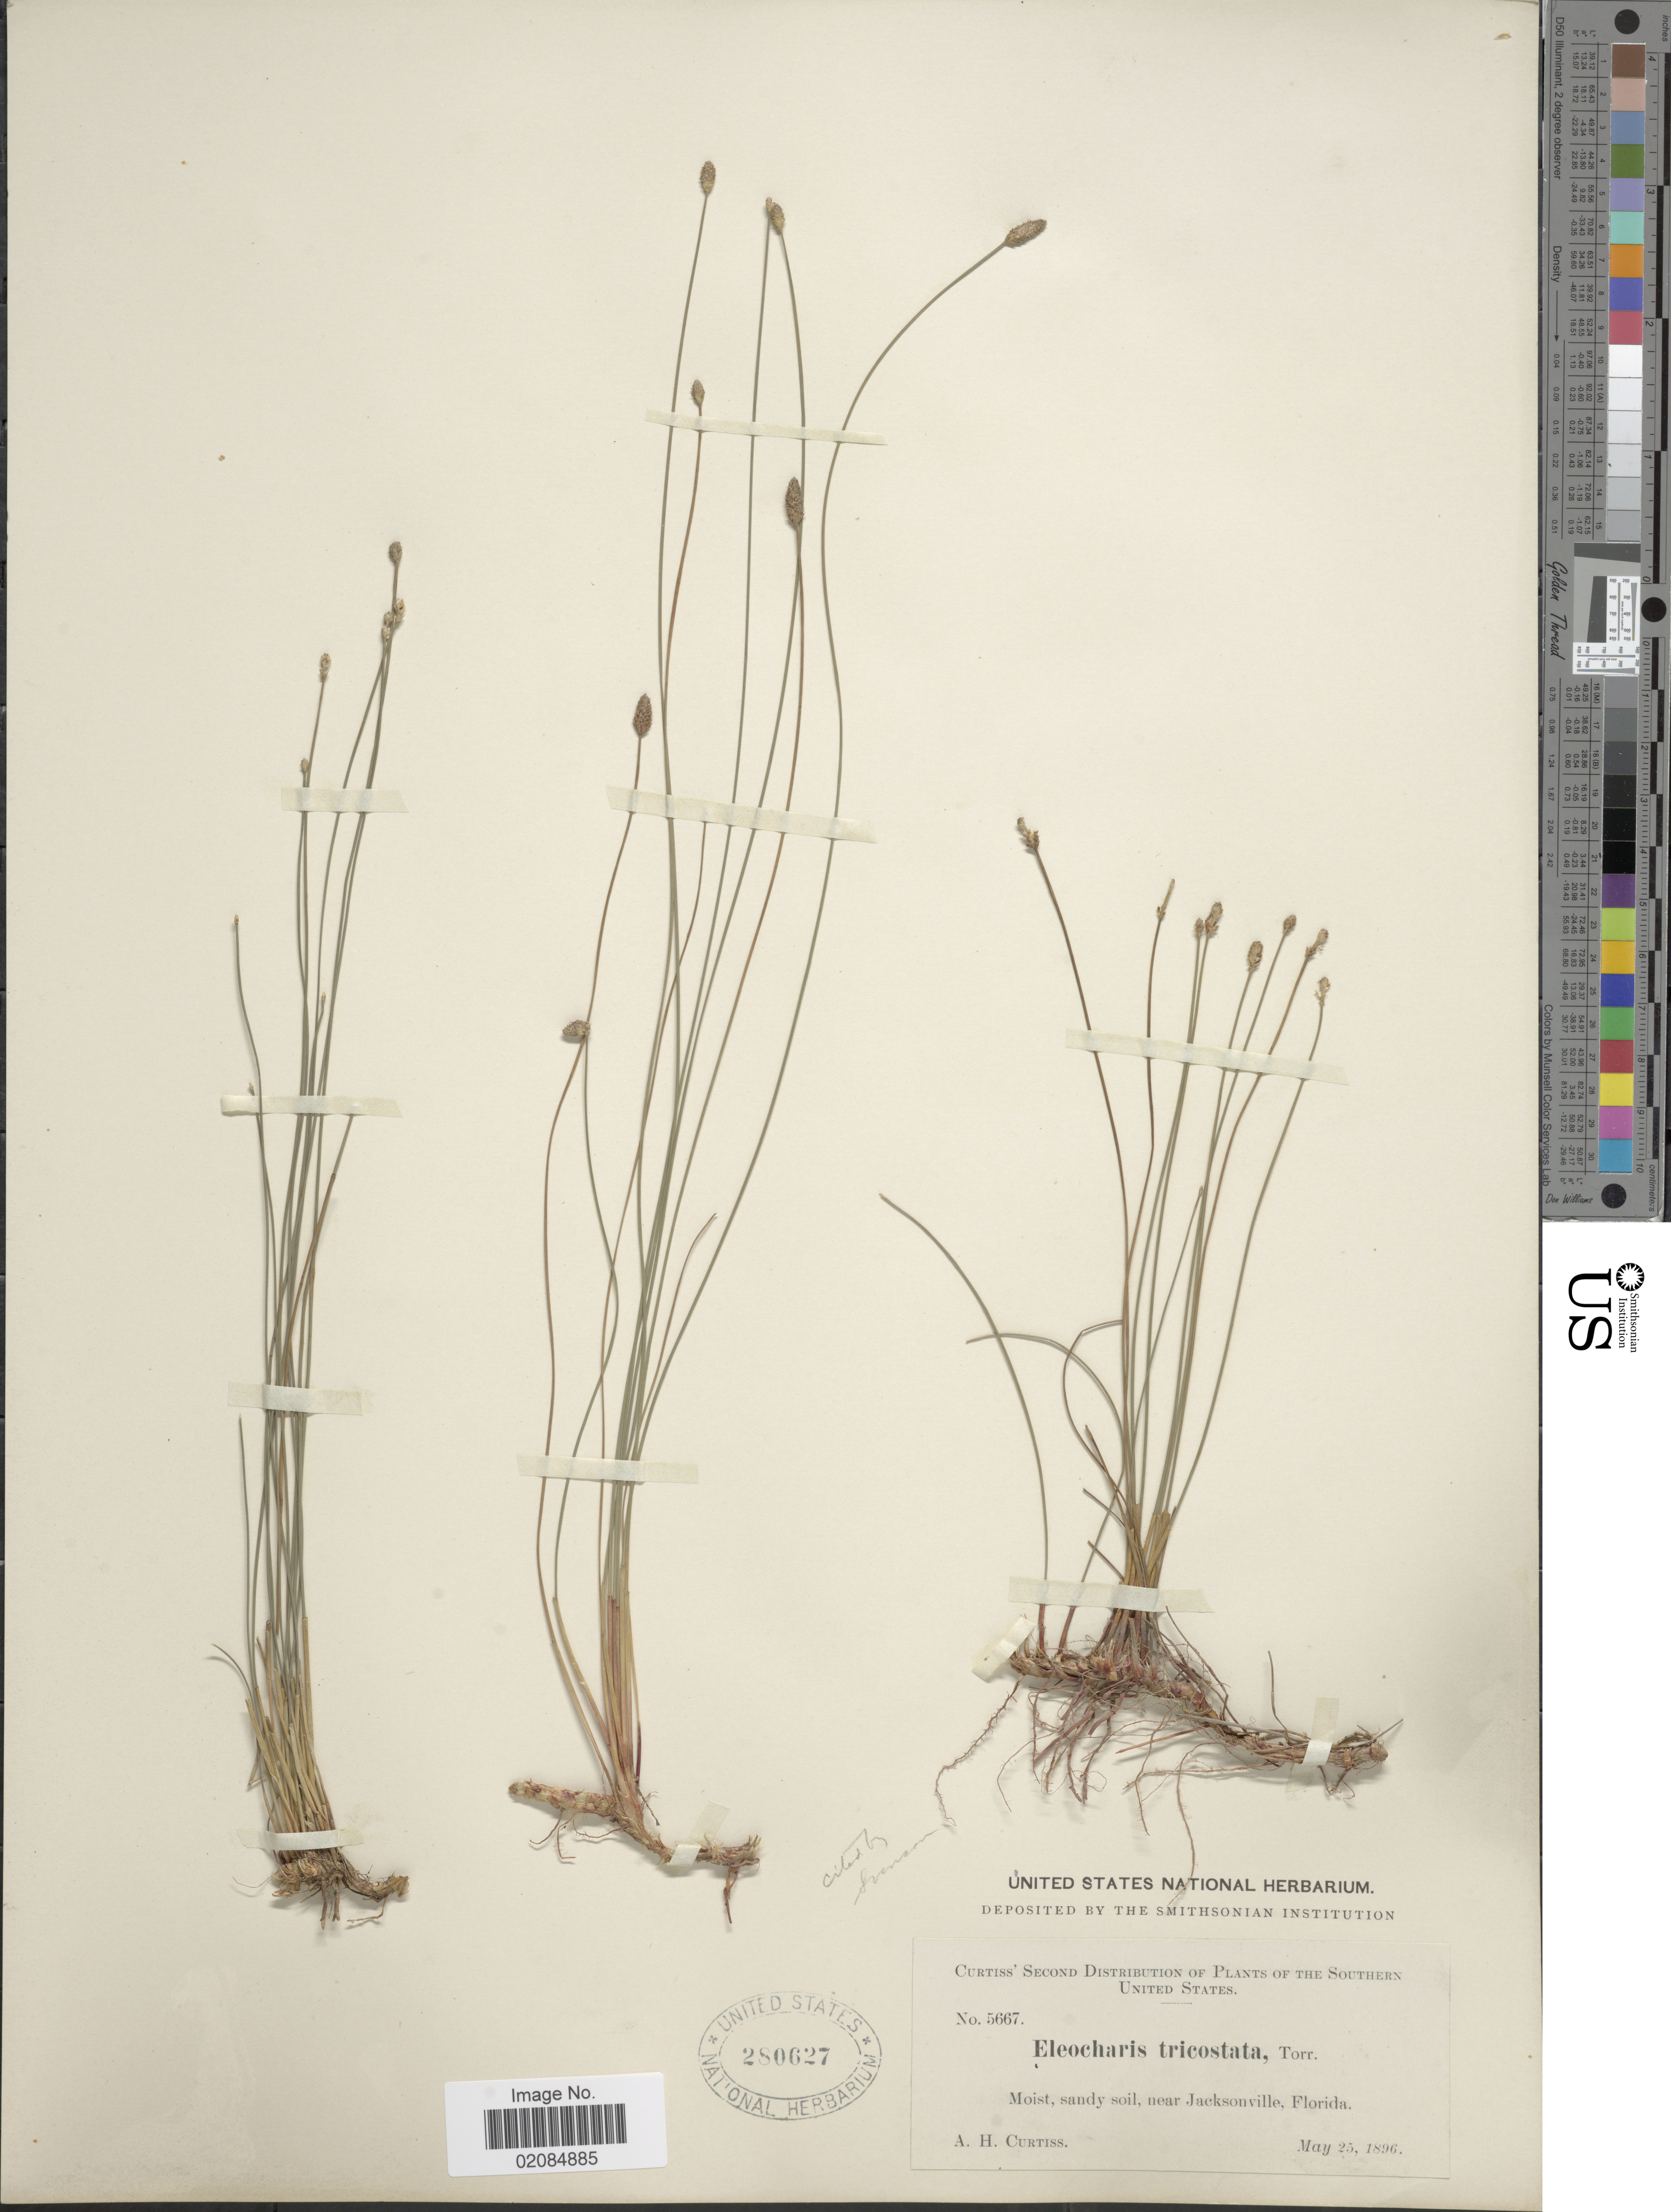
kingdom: Plantae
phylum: Tracheophyta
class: Liliopsida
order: Poales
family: Cyperaceae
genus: Eleocharis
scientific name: Eleocharis tricostata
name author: Torr.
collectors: A. H. Curtiss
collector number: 5667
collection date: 1896-05-25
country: United States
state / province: Florida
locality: Southern United States. Near Jacksonville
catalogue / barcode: US 280627